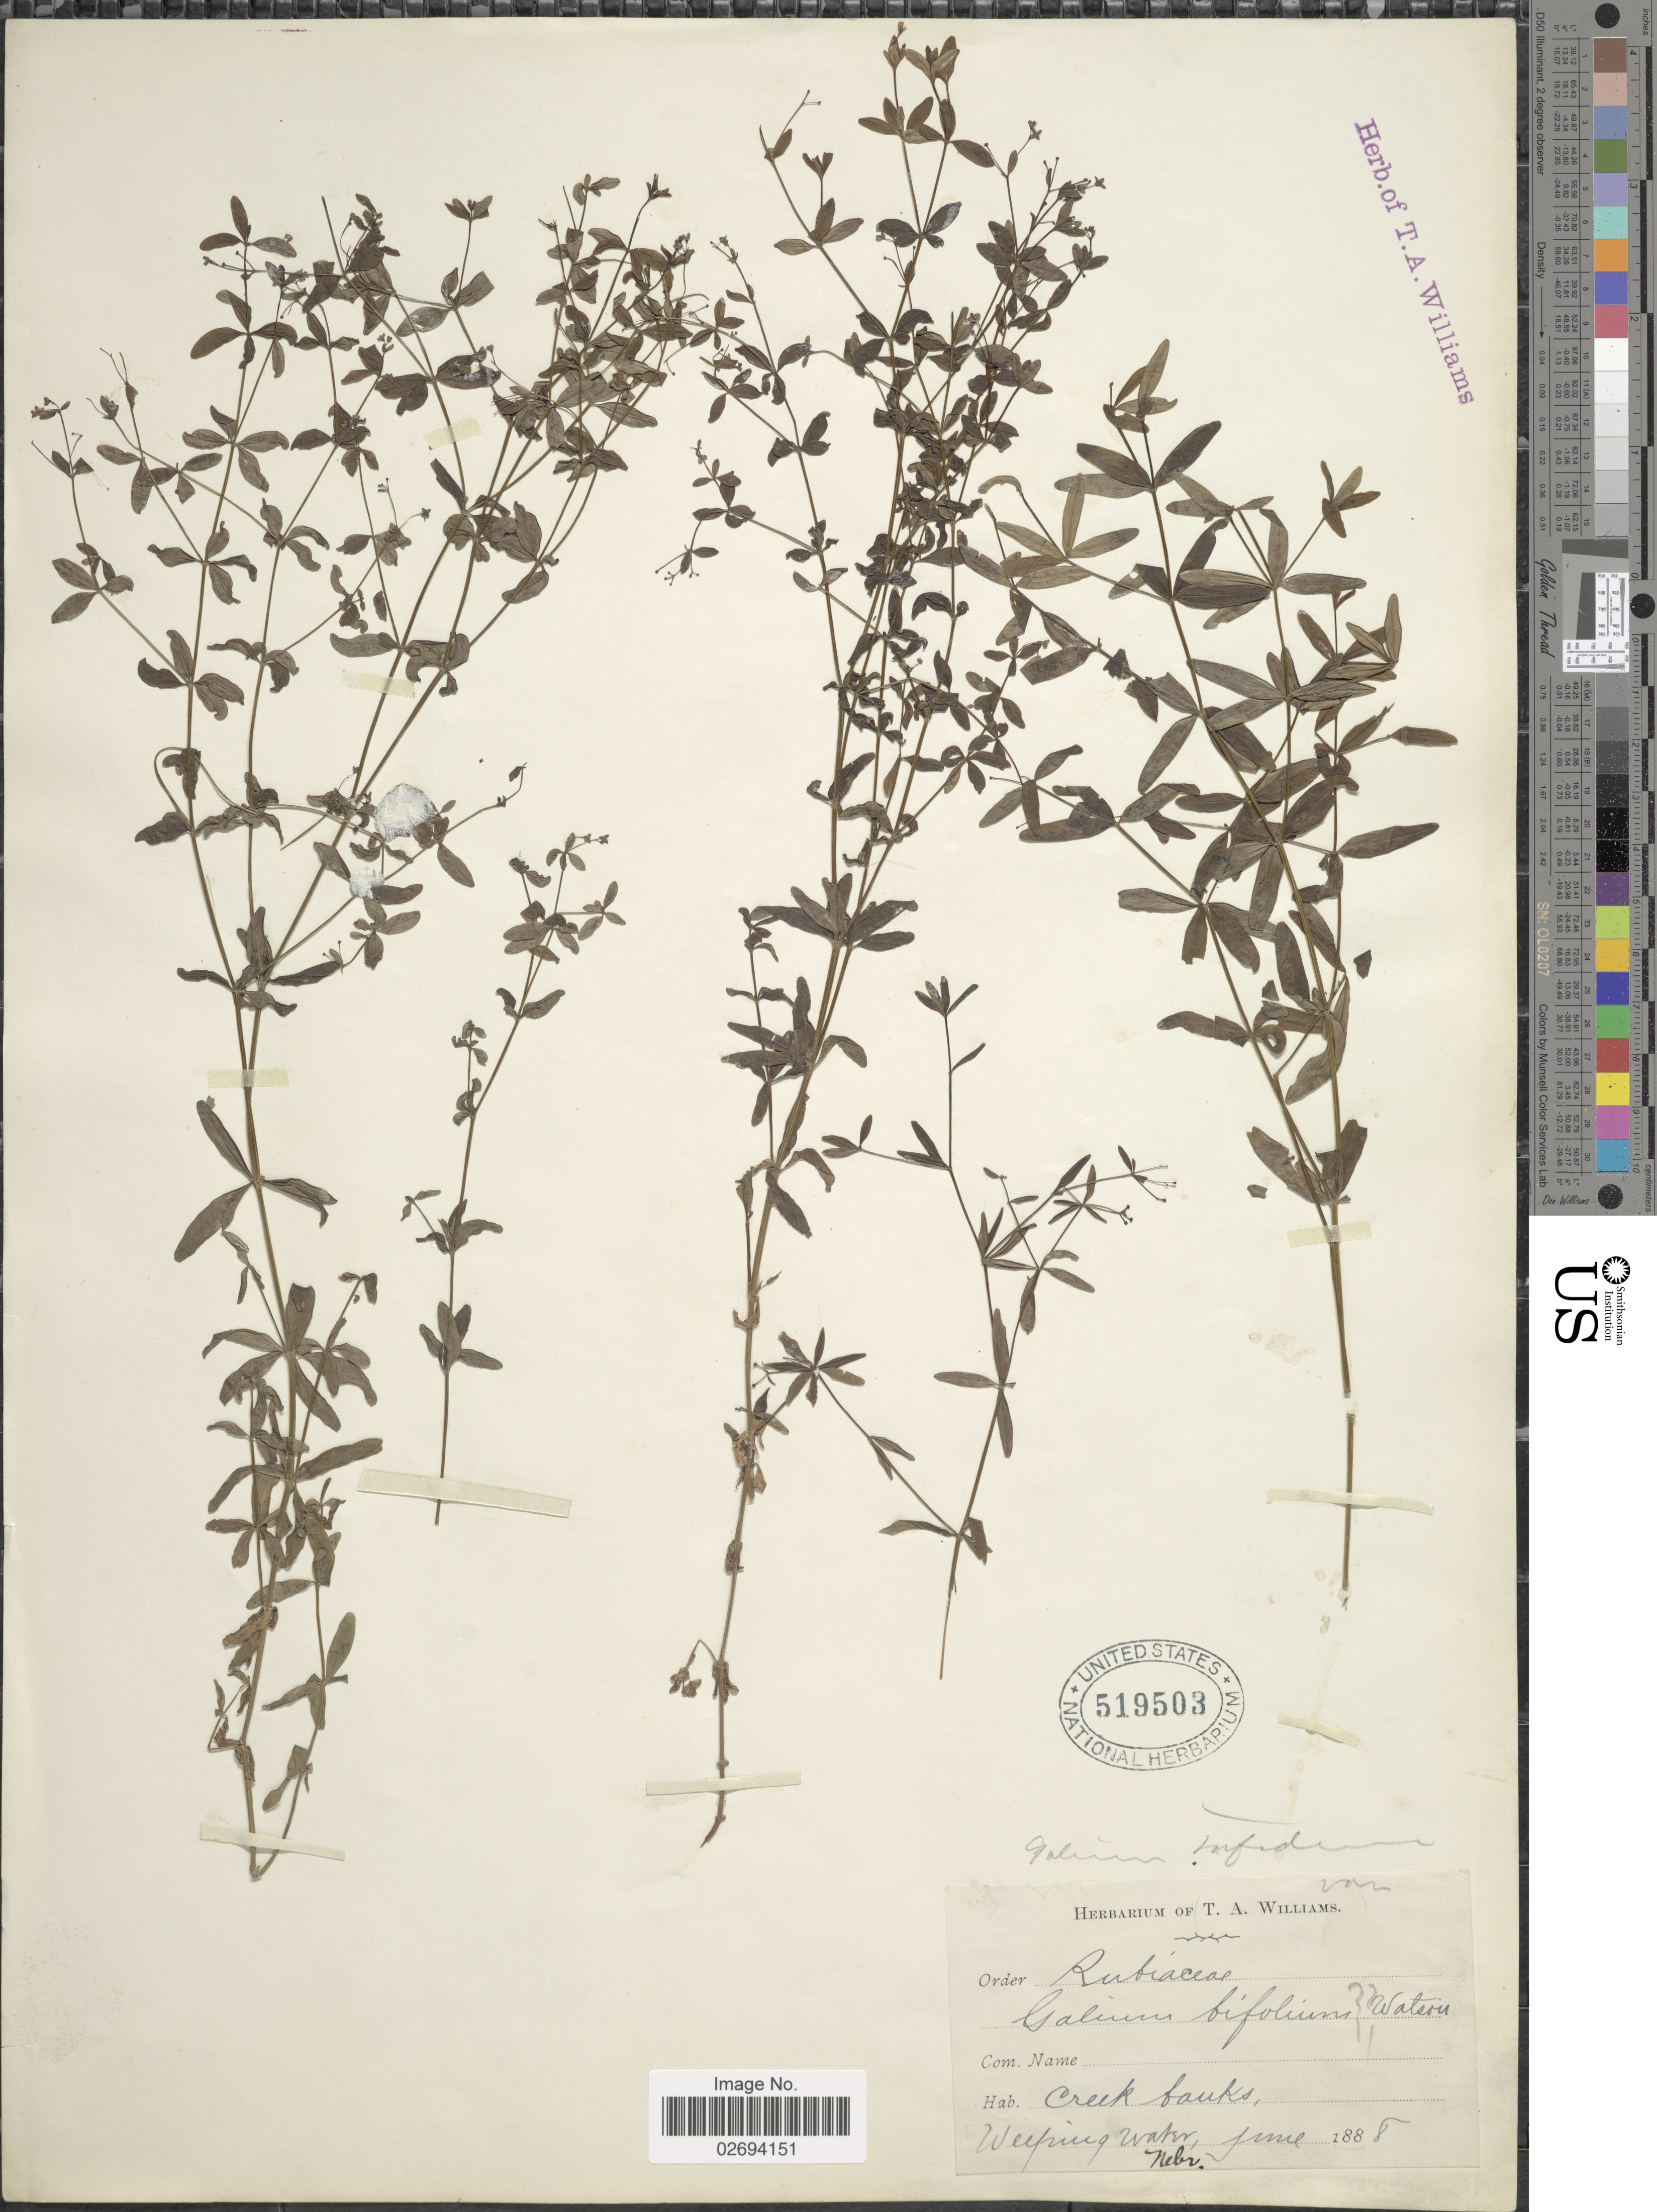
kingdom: Plantae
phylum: Tracheophyta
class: Magnoliopsida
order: Gentianales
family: Rubiaceae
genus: Galium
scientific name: Galium trifidum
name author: L.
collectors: ex herb. Thos. A. Williams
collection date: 1888-06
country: United States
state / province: Nebraska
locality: Creek banks, Weeping water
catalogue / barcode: US 519503